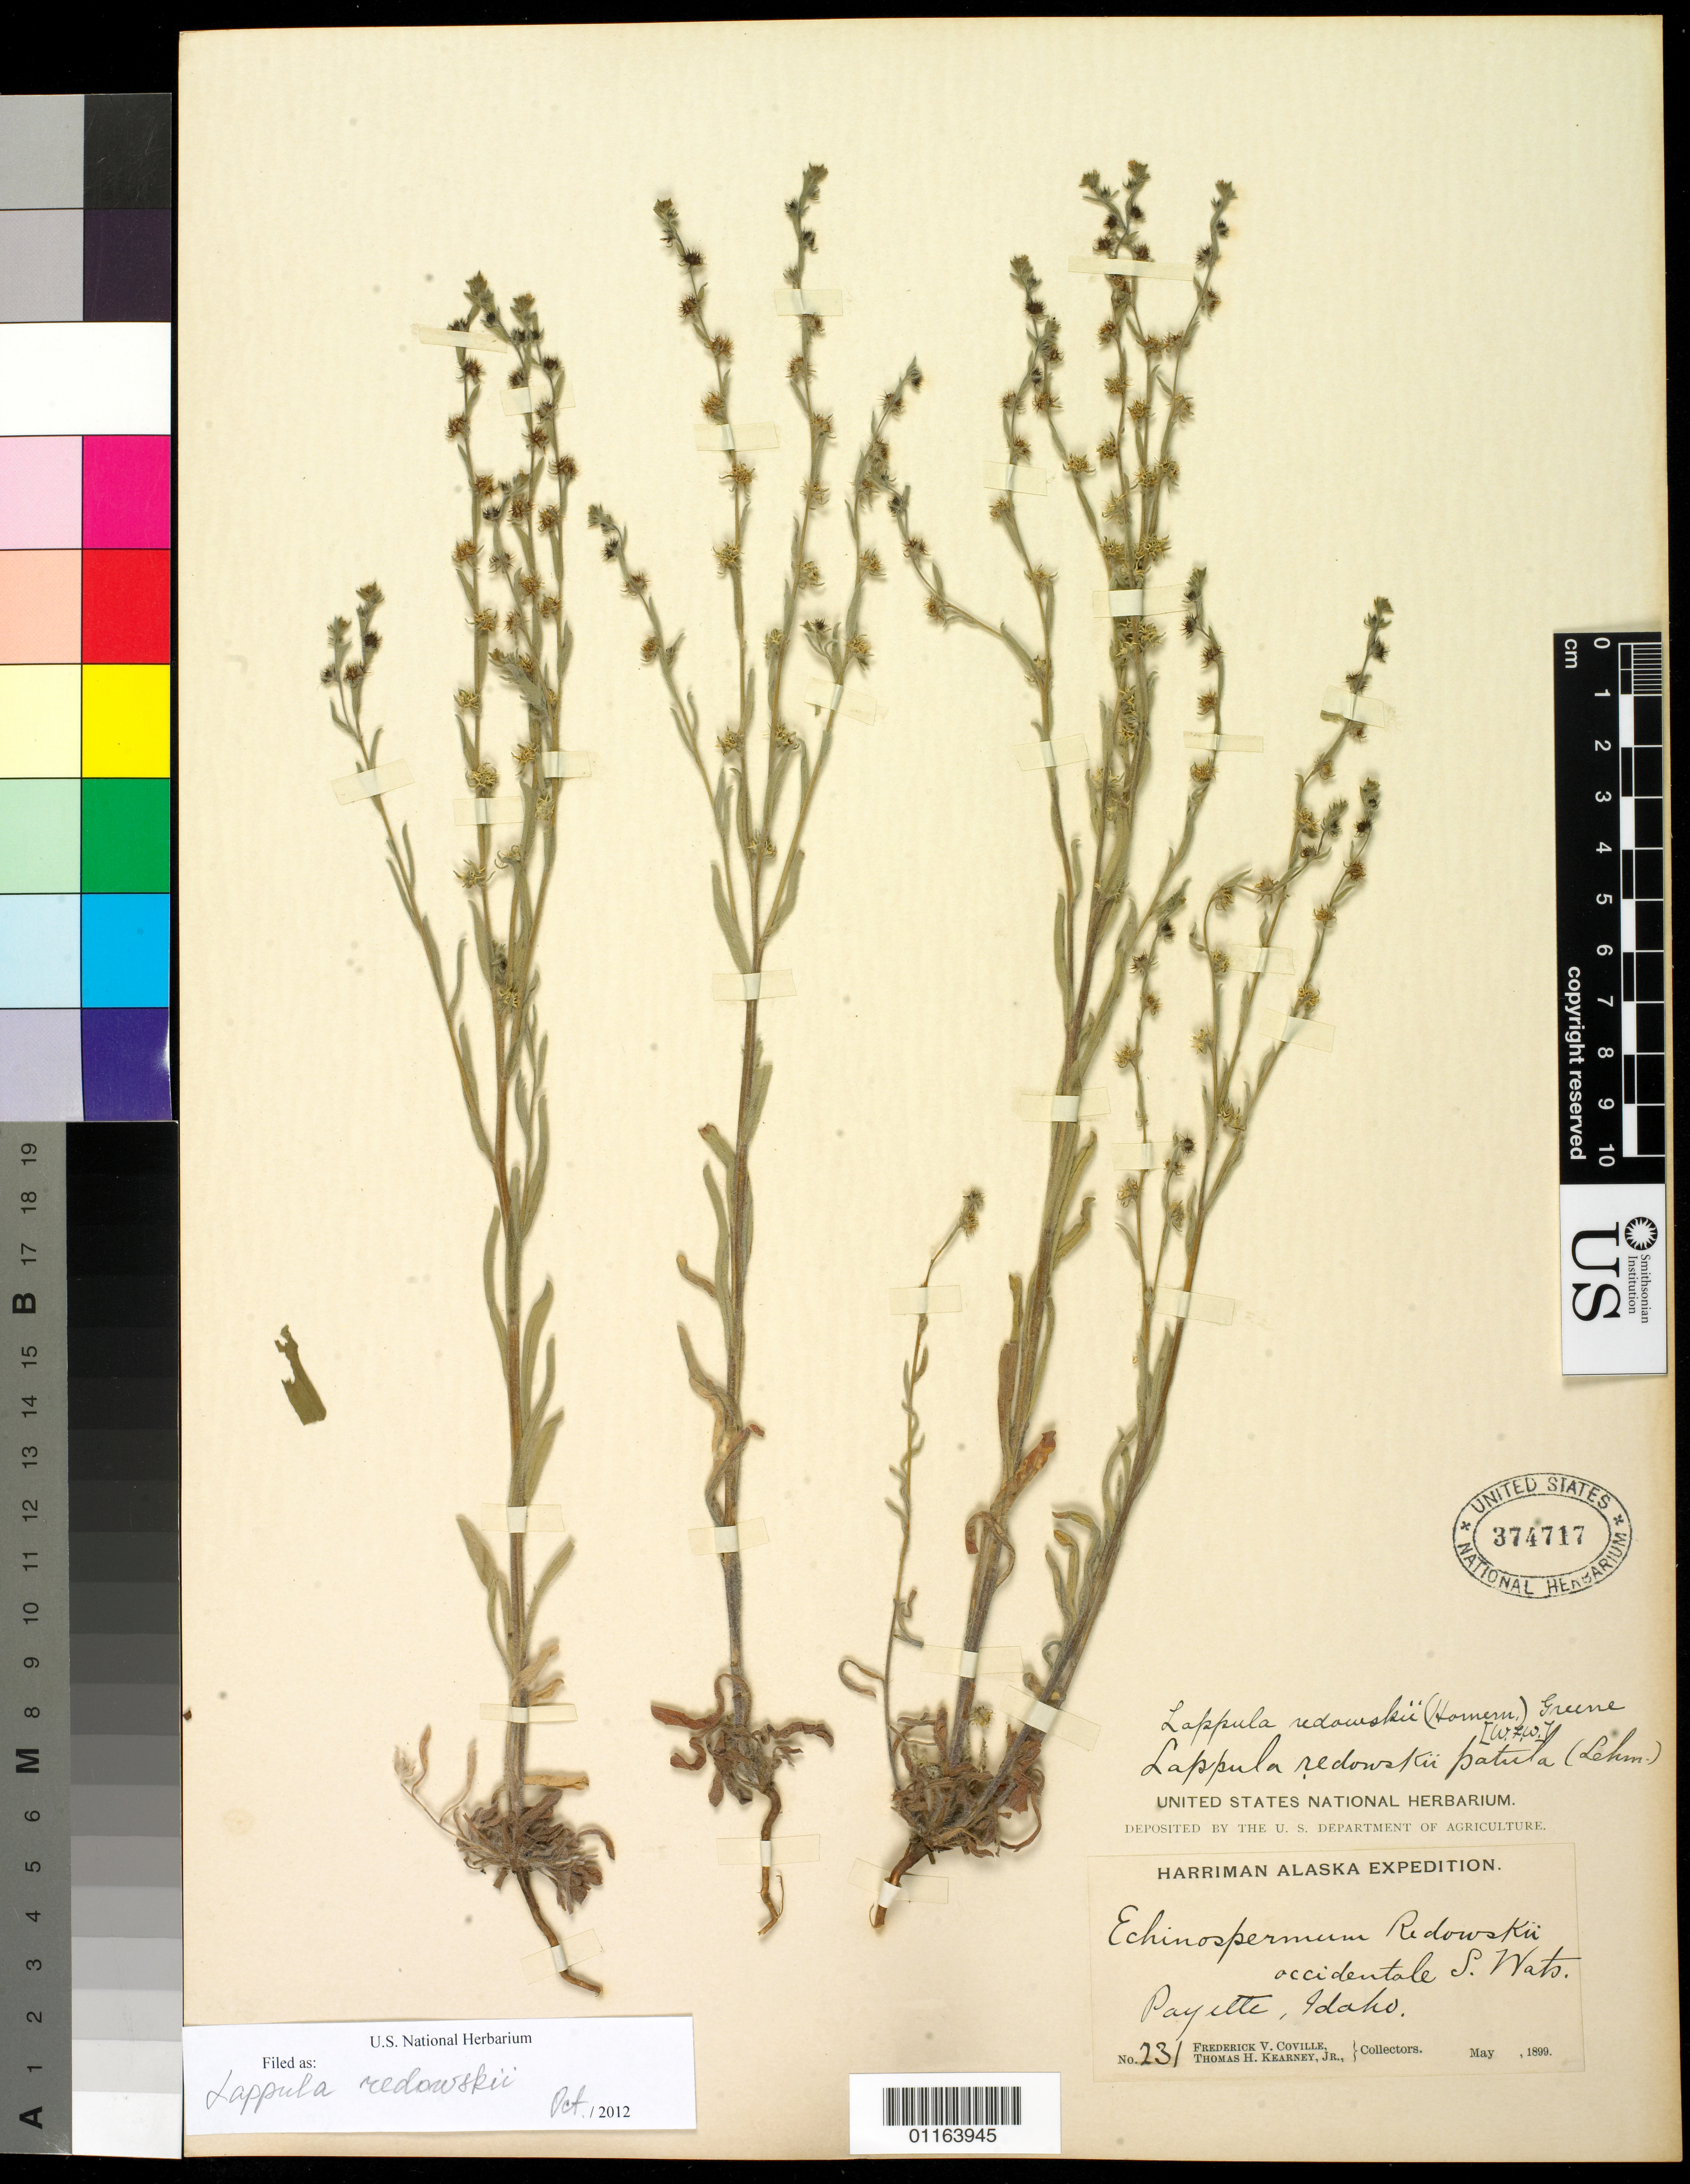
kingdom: Plantae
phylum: Tracheophyta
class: Magnoliopsida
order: Boraginales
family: Boraginaceae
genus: Lappula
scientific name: Lappula redowskii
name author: (Hornem.) Greene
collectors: F. V. Coville & T. H. Kearney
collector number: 231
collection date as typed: May 1899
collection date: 1899-05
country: United States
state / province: Idaho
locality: Payette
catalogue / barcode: US 374717